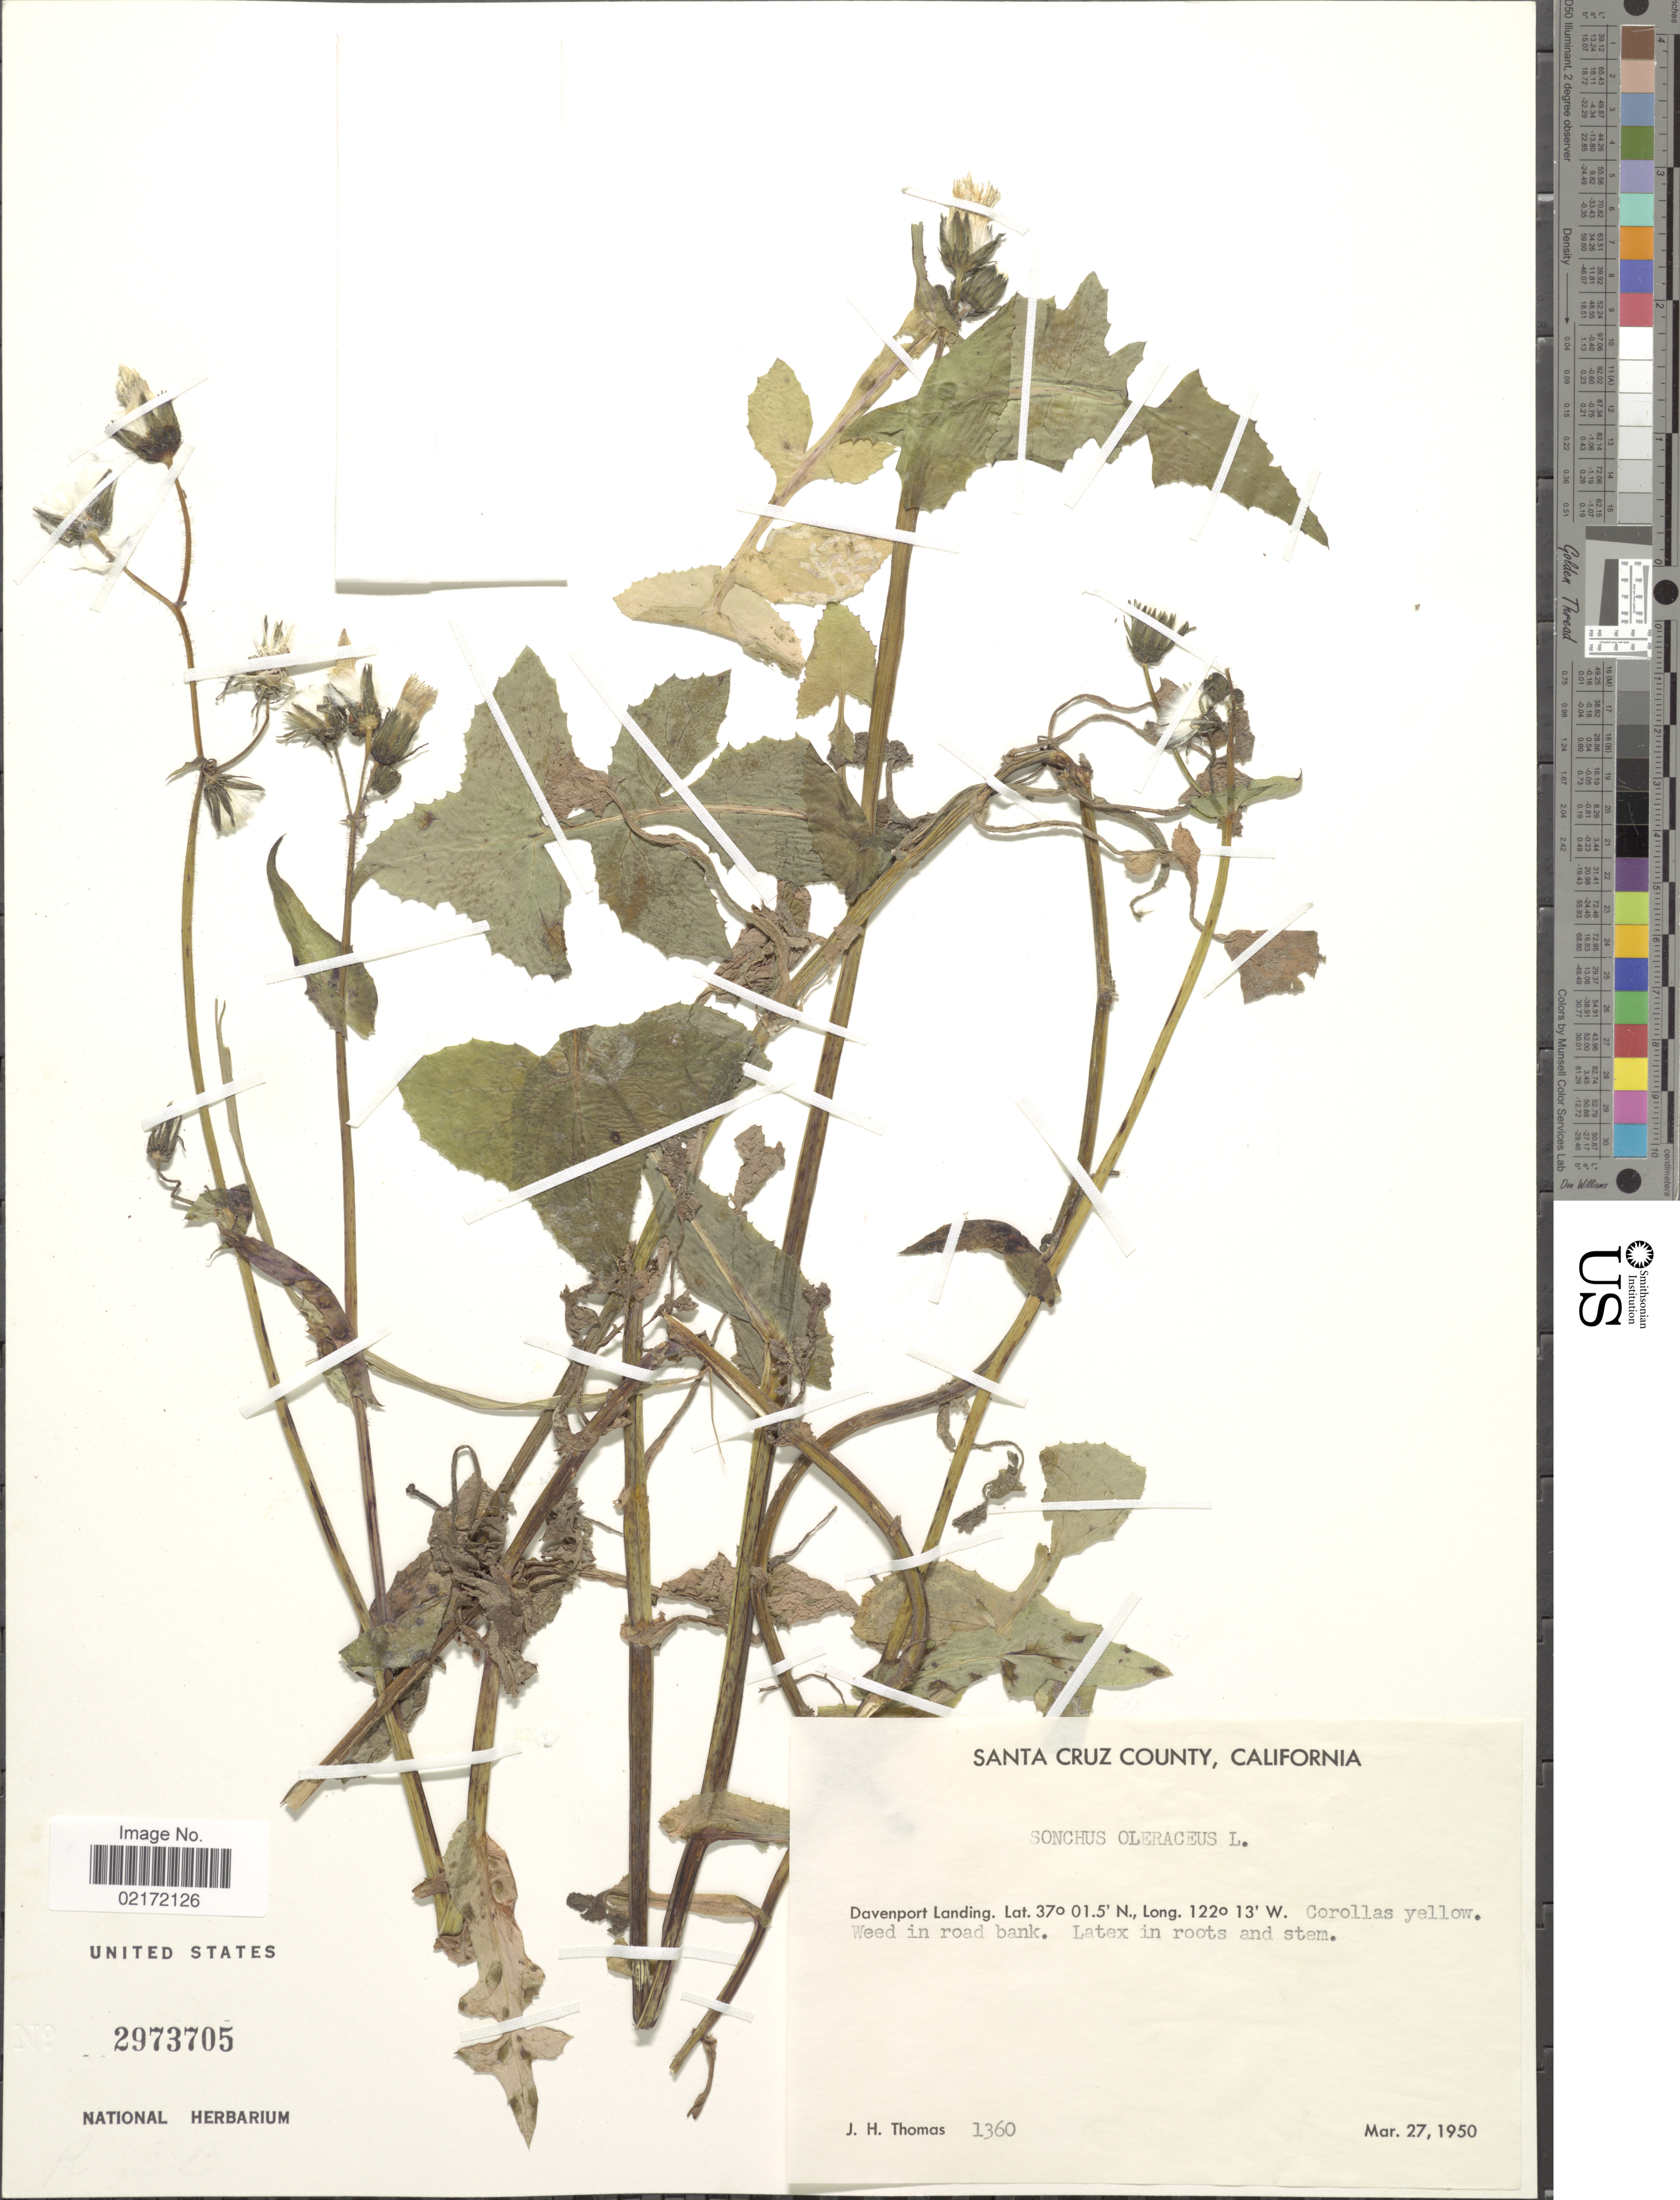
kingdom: Plantae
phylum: Tracheophyta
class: Magnoliopsida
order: Asterales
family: Asteraceae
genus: Sonchus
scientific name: Sonchus oleraceus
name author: L.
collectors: J. H. Thomas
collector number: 1360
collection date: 1950-03-27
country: United States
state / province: California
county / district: Santa Cruz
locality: Santa Cruz County, California. Davenport Landing.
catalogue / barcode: US 2973705